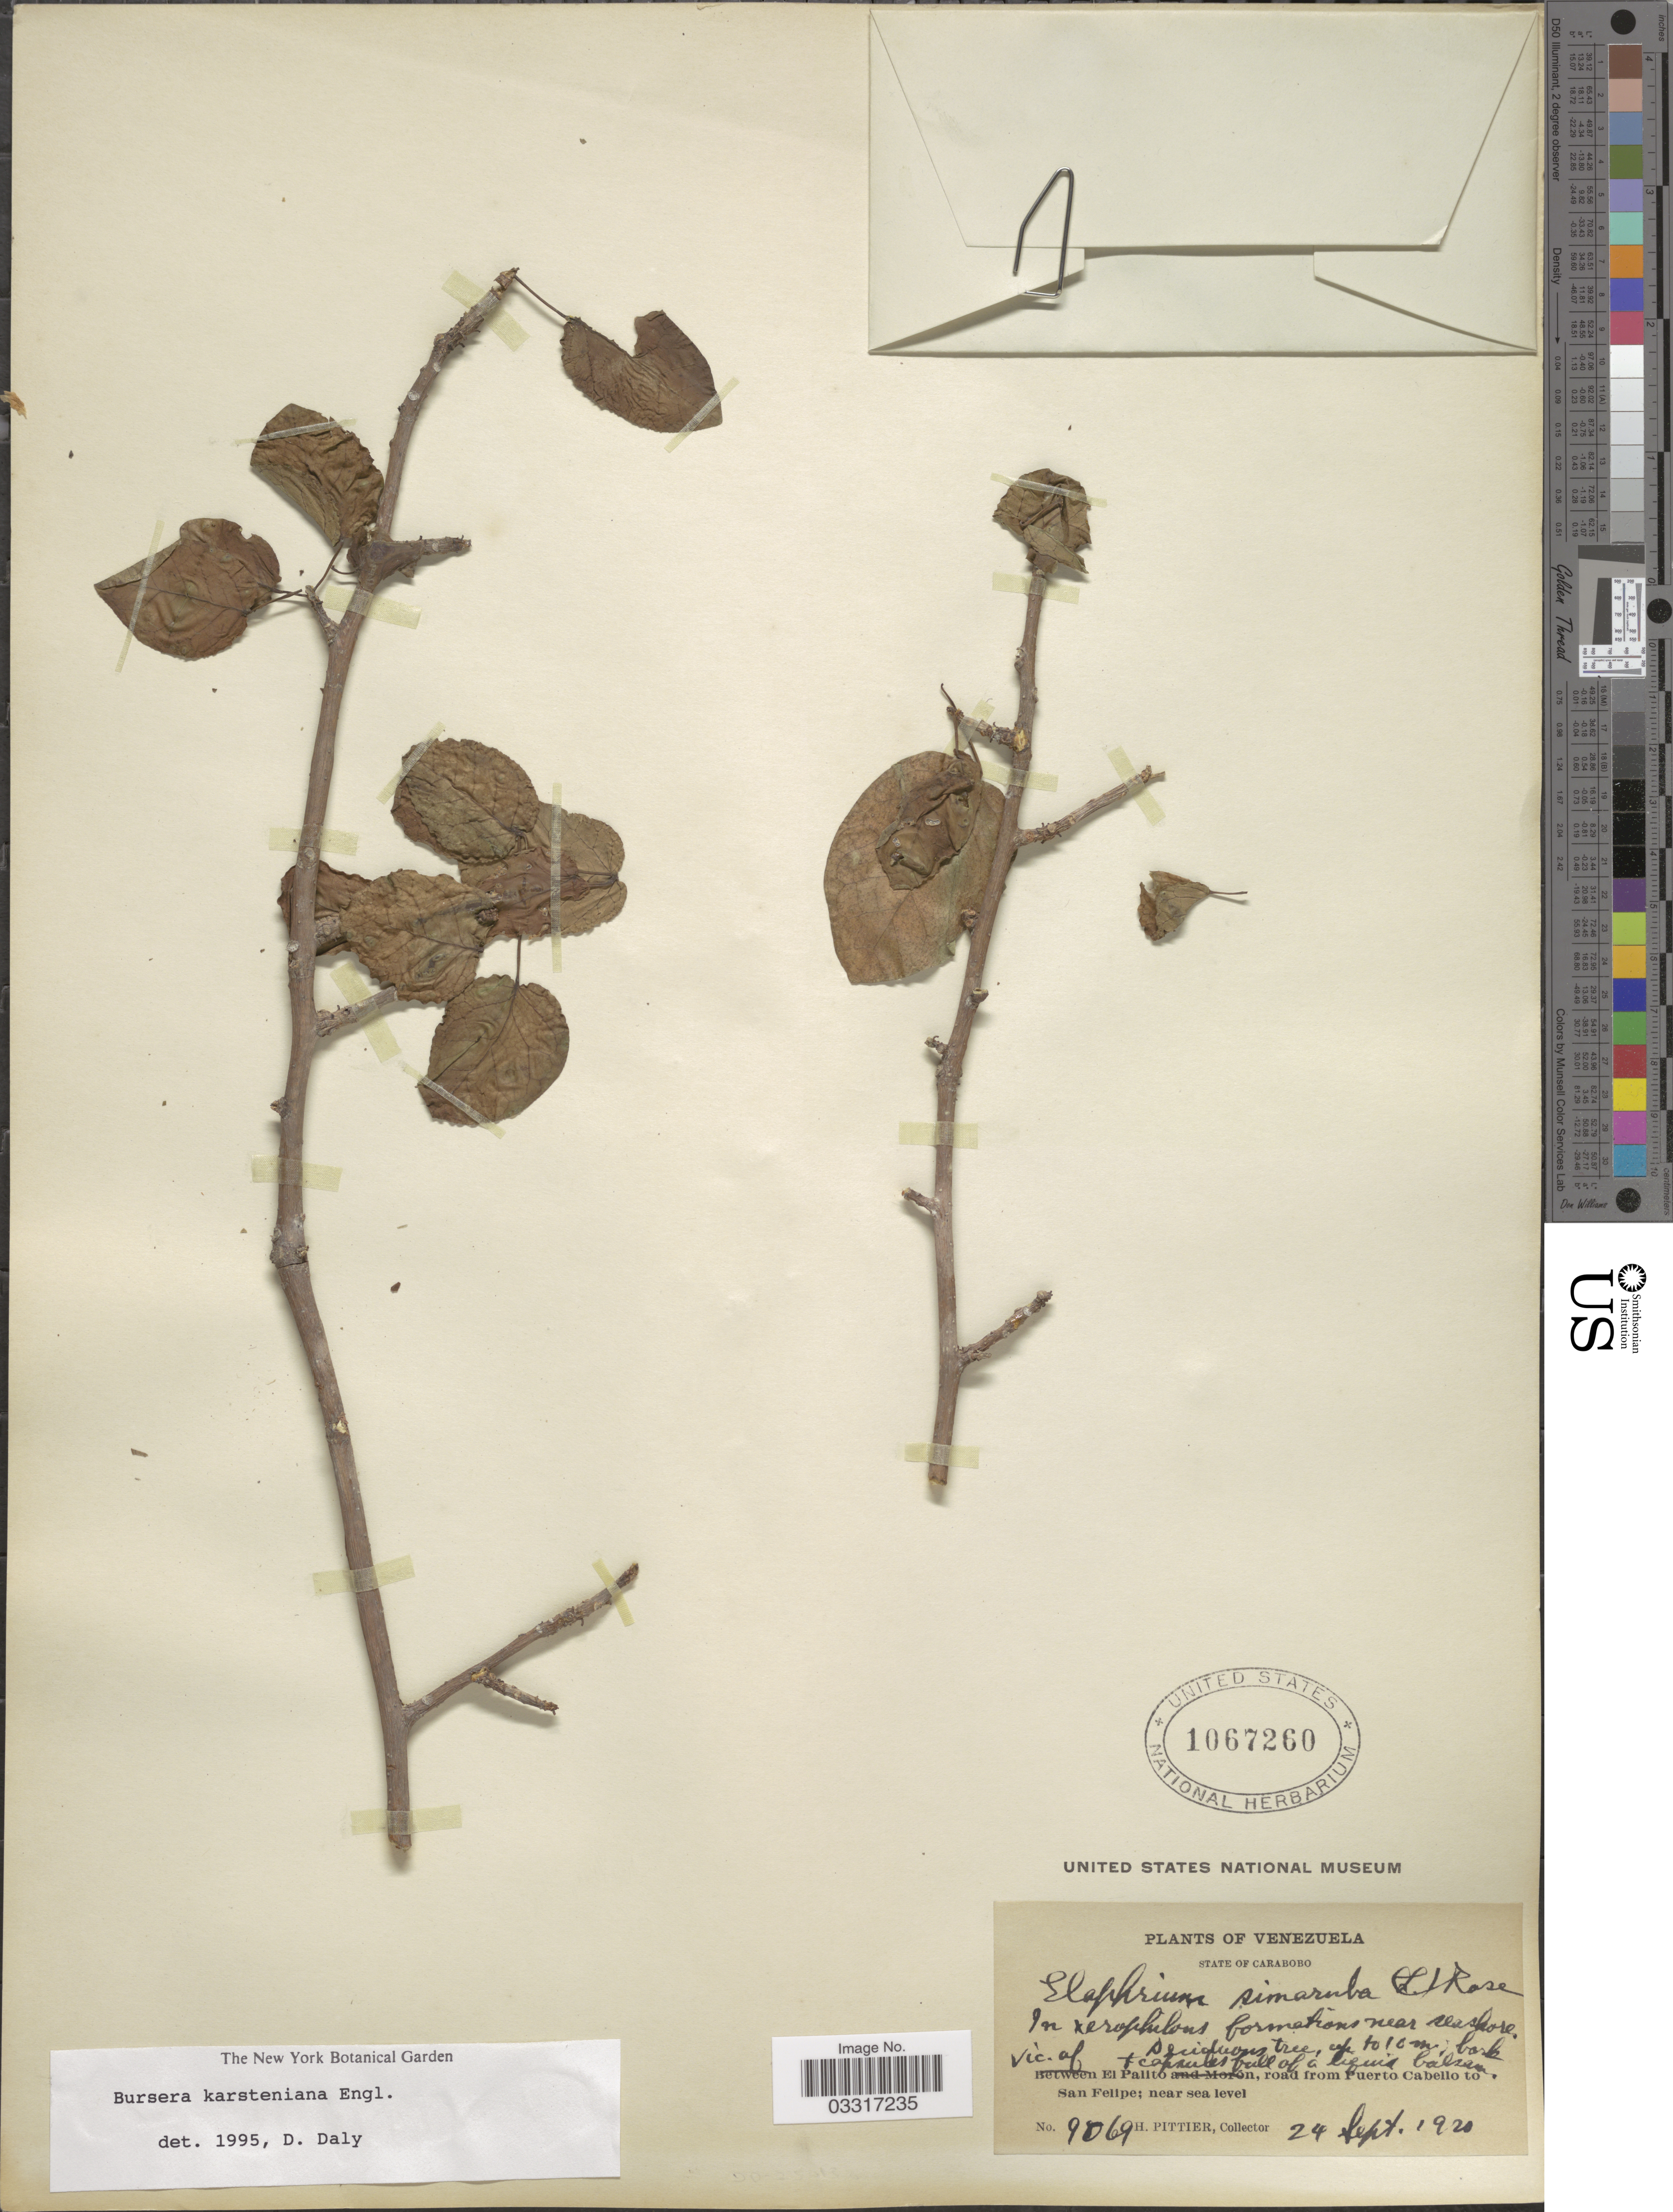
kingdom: Plantae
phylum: Tracheophyta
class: Magnoliopsida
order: Sapindales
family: Burseraceae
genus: Bursera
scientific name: Bursera karsteniana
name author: Engl.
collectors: H. F. Pittier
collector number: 9069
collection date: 1920-09-24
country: Venezuela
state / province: Carabobo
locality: Vic of El Palito, road from Puerto Cabello to San Felipe.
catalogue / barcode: US 1067260